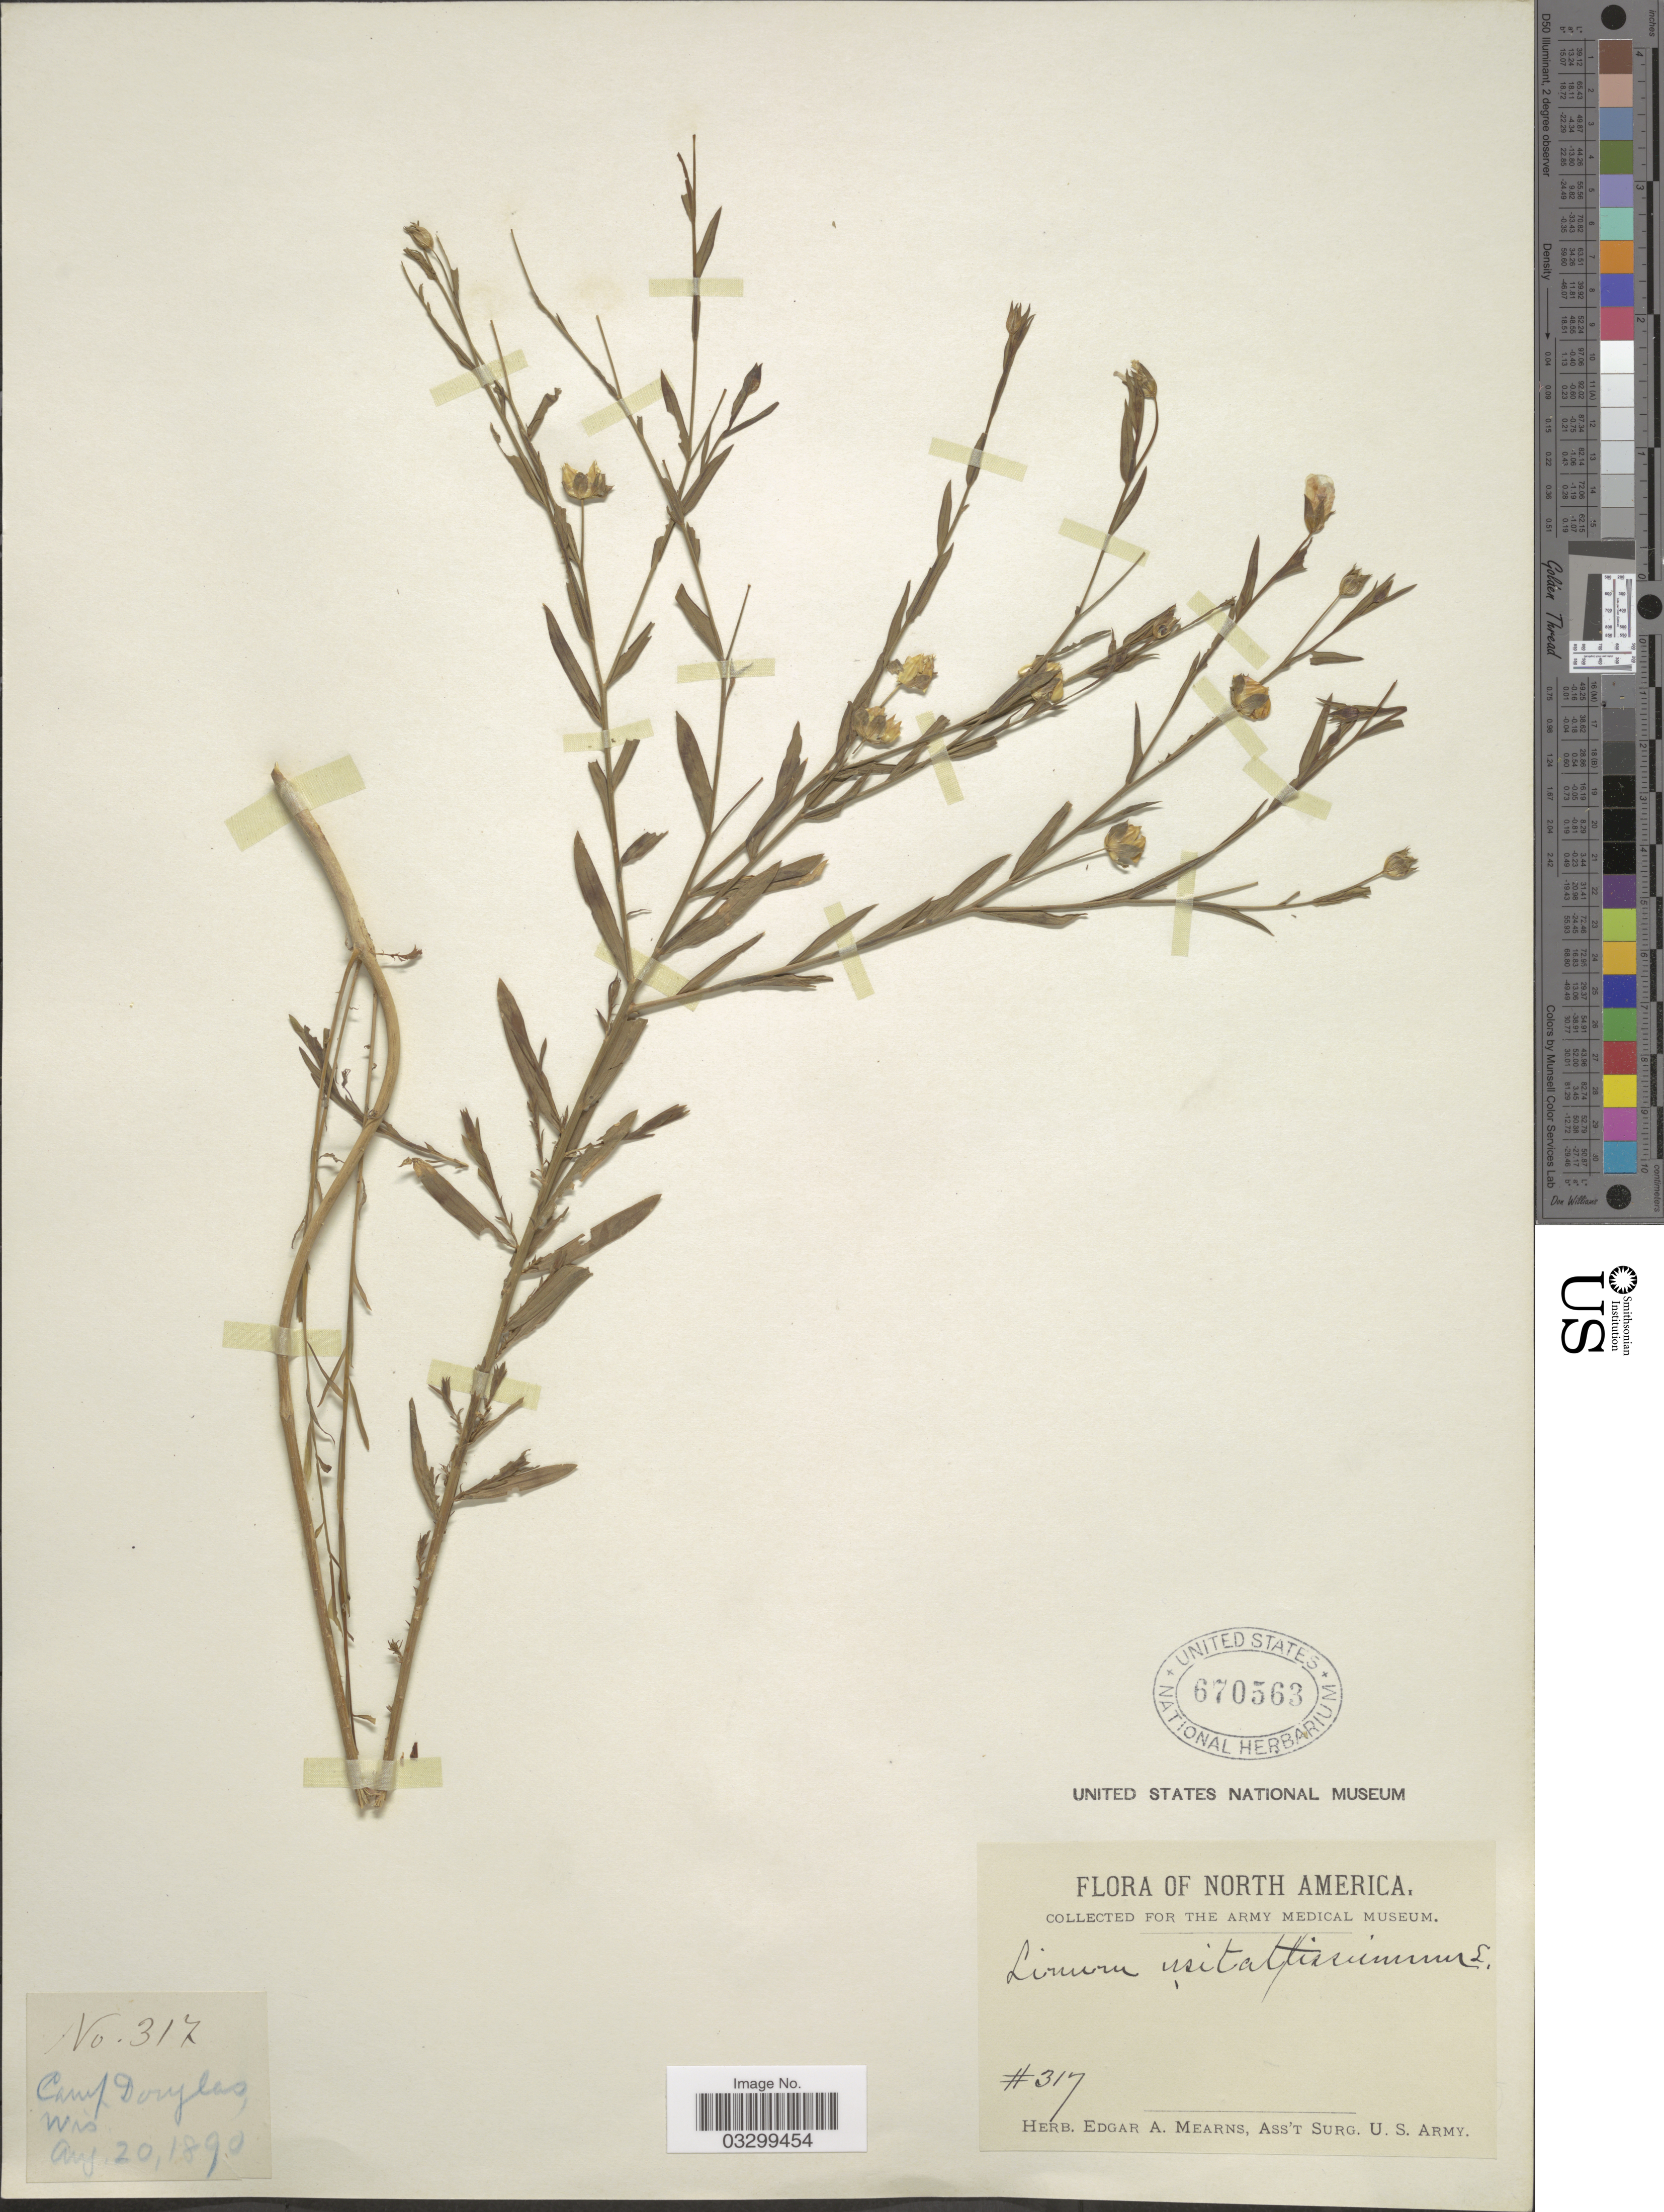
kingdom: Plantae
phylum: Tracheophyta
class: Magnoliopsida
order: Malpighiales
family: Linaceae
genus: Linum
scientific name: Linum usitatissimum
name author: L.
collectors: E. A. Mearns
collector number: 317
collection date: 1890-08-20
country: United States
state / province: Wisconsin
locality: Camp Douglas.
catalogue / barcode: US 670563